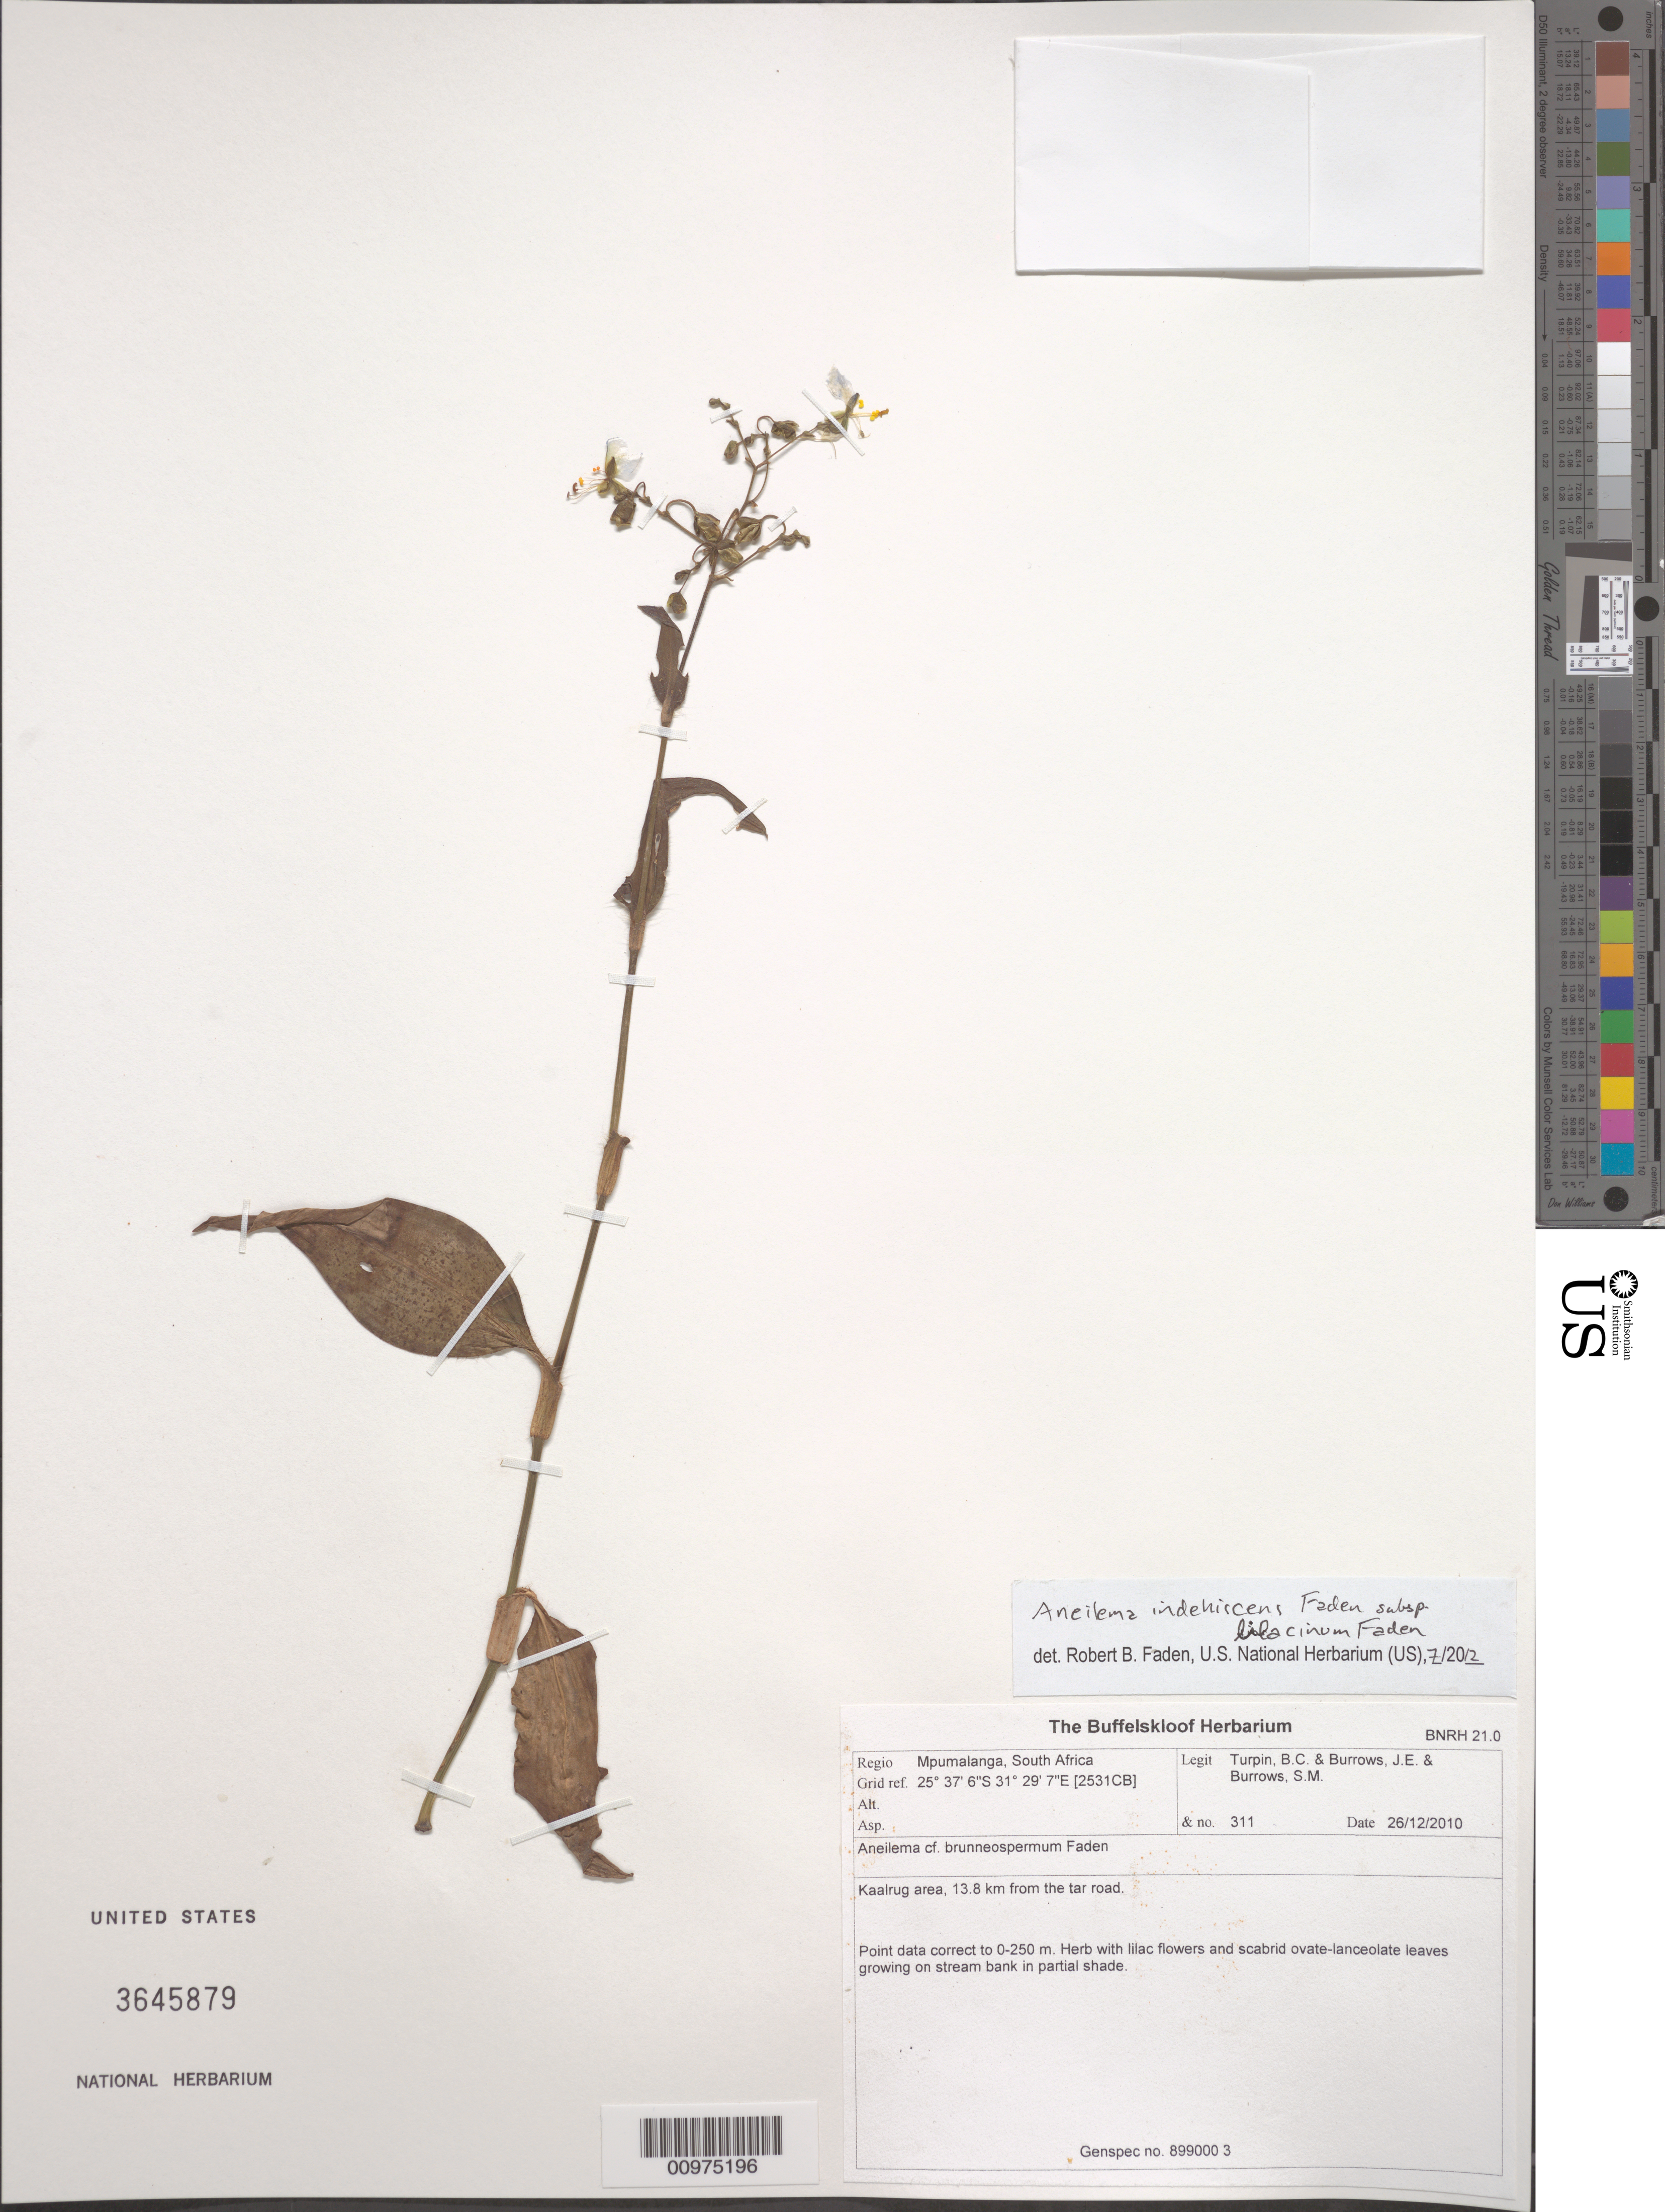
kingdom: Plantae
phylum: Tracheophyta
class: Liliopsida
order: Commelinales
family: Commelinaceae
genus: Aneilema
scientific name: Aneilema indehiscens subsp. lilacinum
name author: Faden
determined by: Faden, Robert B., (US), Smithsonian Institution - National Museum of Natural History (UNITED STATES)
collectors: B. C. Turpin et al.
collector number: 311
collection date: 2010-12-26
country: South Africa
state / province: Mpumalanga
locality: Kaalrug area, 13.8 km from the tar road.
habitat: growing on stream bank in partial shade.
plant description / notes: Point data correct to 0-250 m. Genspec no. 899000 3. 2531CB. BNRH21.0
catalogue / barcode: US 3645879